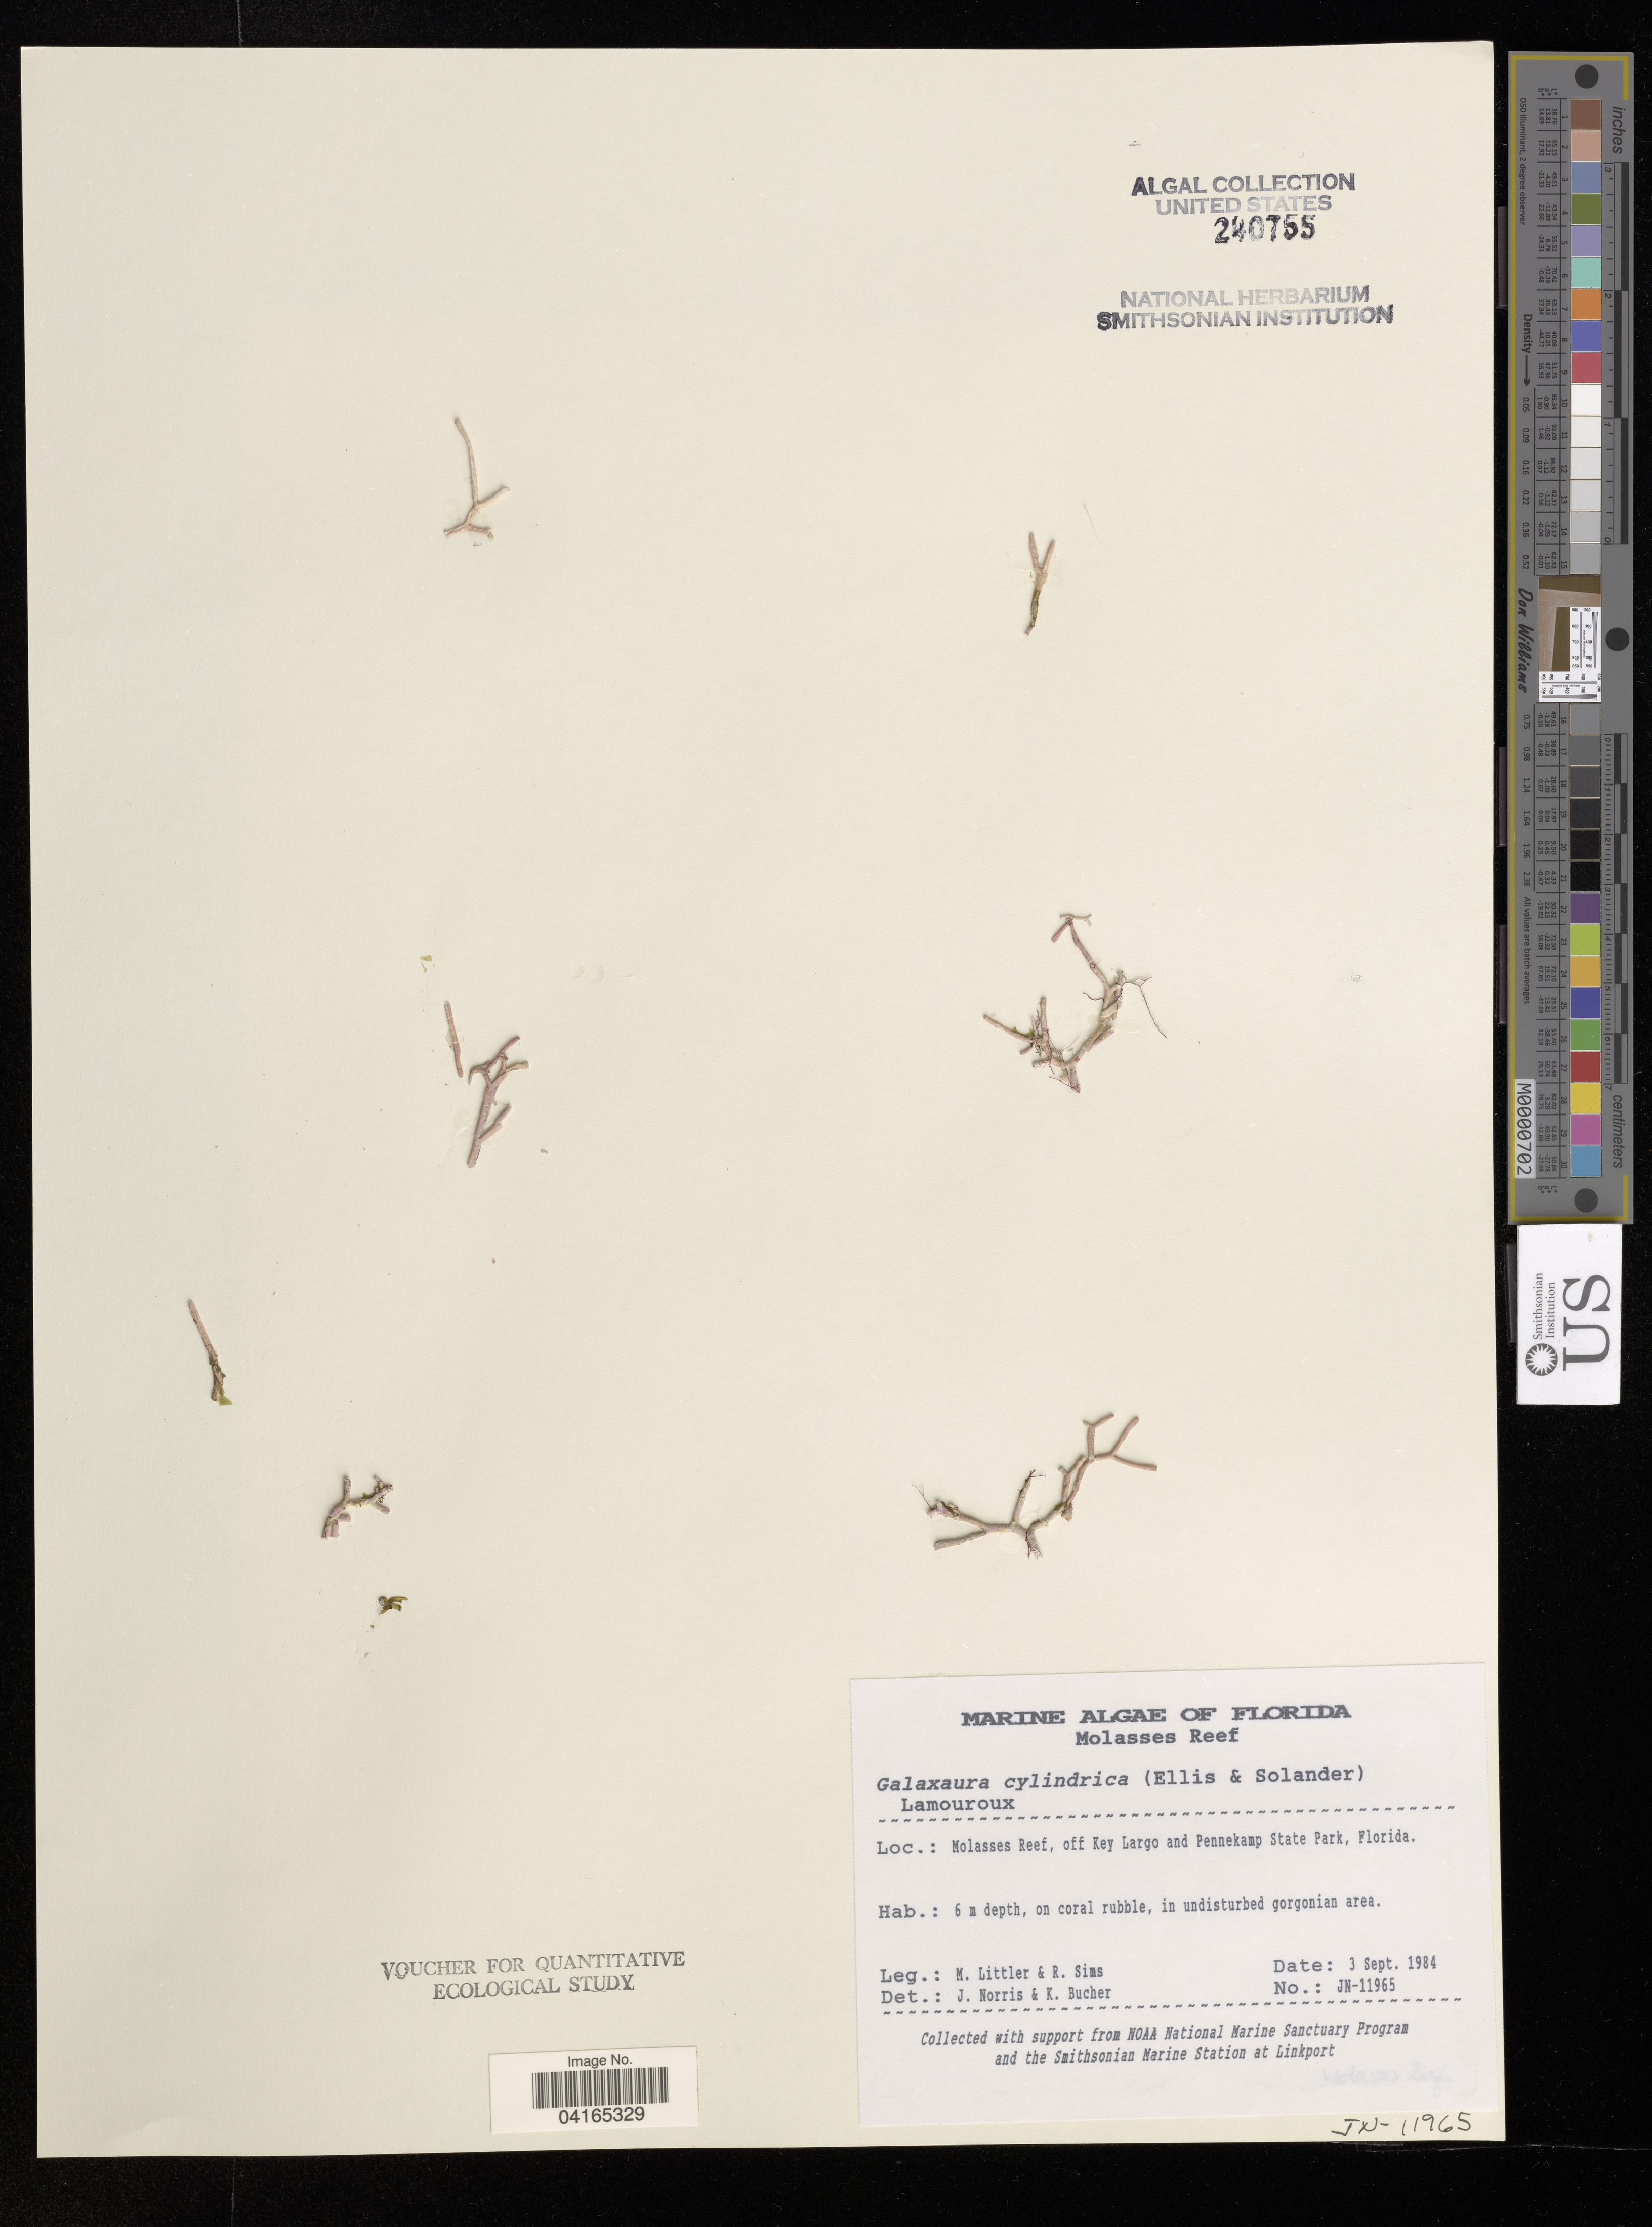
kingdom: Plantae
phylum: Rhodophyta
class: Florideophyceae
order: Nemaliales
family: Galaxauraceae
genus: Galaxaura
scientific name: Galaxaura cylindrica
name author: (Ellis & Sol.) J.V.Lamouroux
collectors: M. Littler & R. Sims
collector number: JN-11965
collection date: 1984-09-03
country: United States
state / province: Florida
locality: Molasses Reef, off Key Largo and Pennekamp State Park.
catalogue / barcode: US 240755